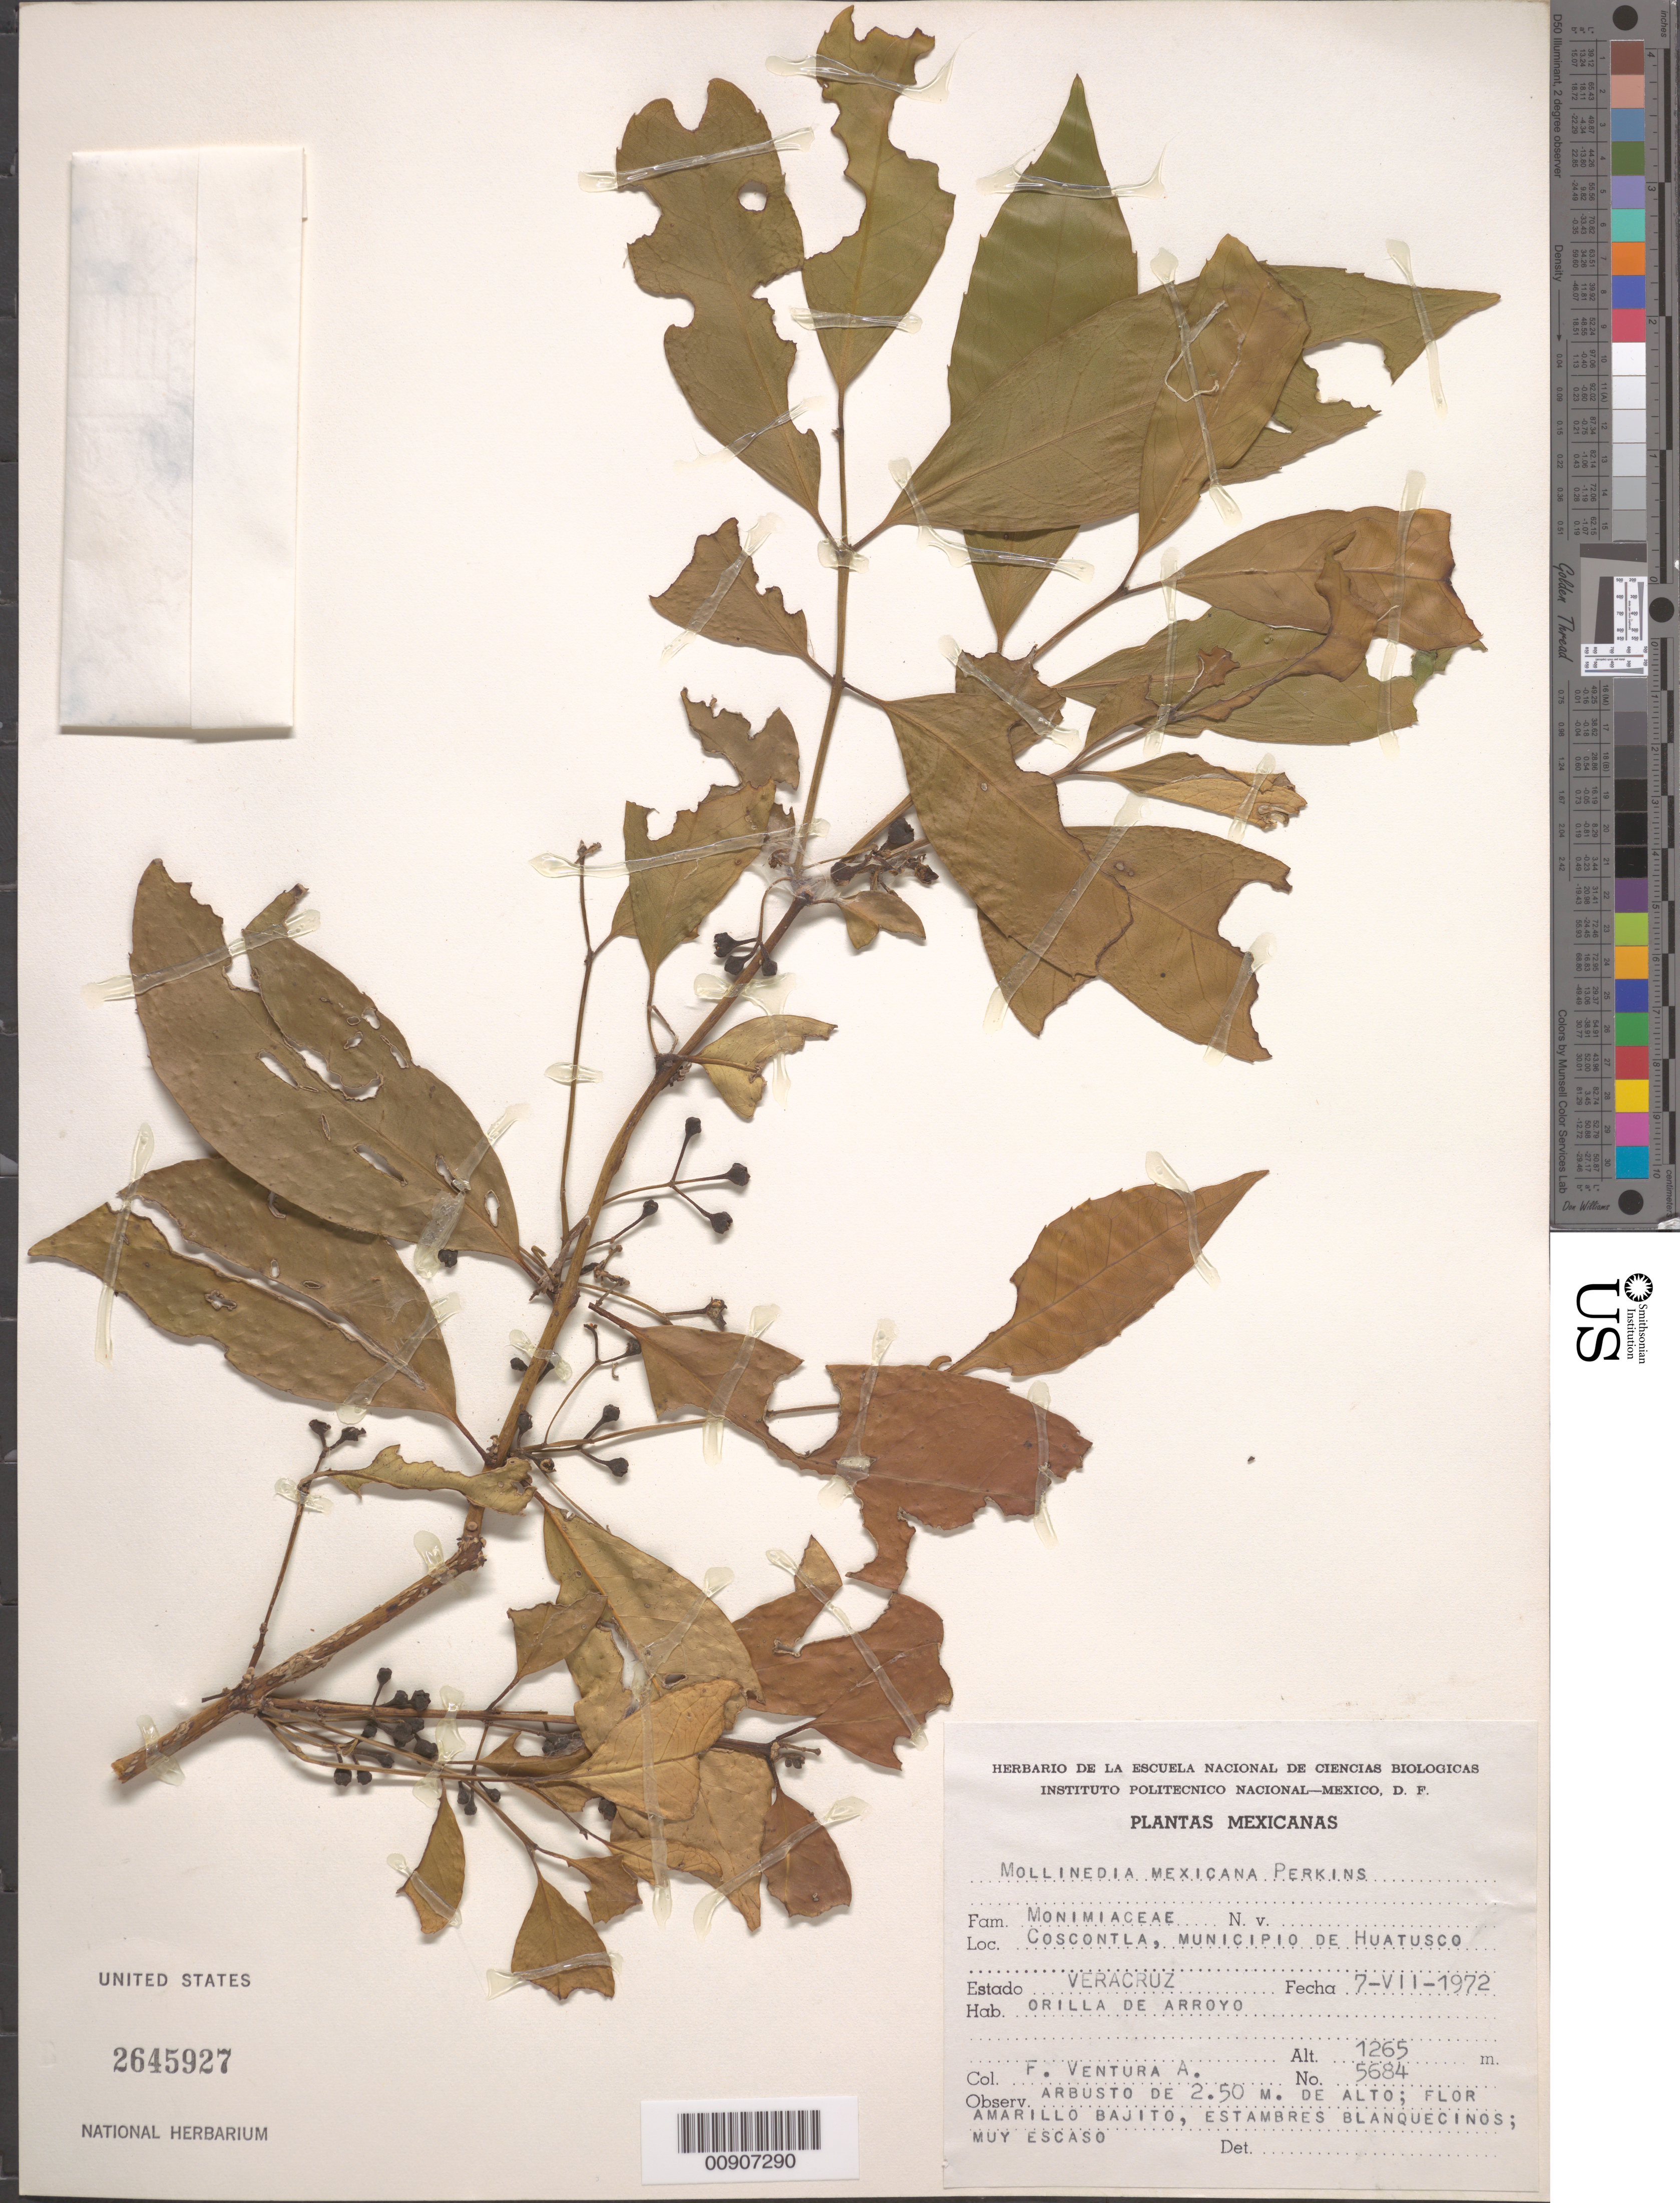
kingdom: Plantae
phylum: Tracheophyta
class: Magnoliopsida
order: Laurales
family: Monimiaceae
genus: Mollinedia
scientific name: Mollinedia mexicana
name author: Perkins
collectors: F. Ventura A.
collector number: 5684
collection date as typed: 07 Jul 1972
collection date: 1972-07-07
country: Mexico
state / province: Veracruz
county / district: Huatusco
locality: Coscontla, Municipio de Huatusco, Estado Veracruz.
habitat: Orilla de arroyo.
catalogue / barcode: US 2645927